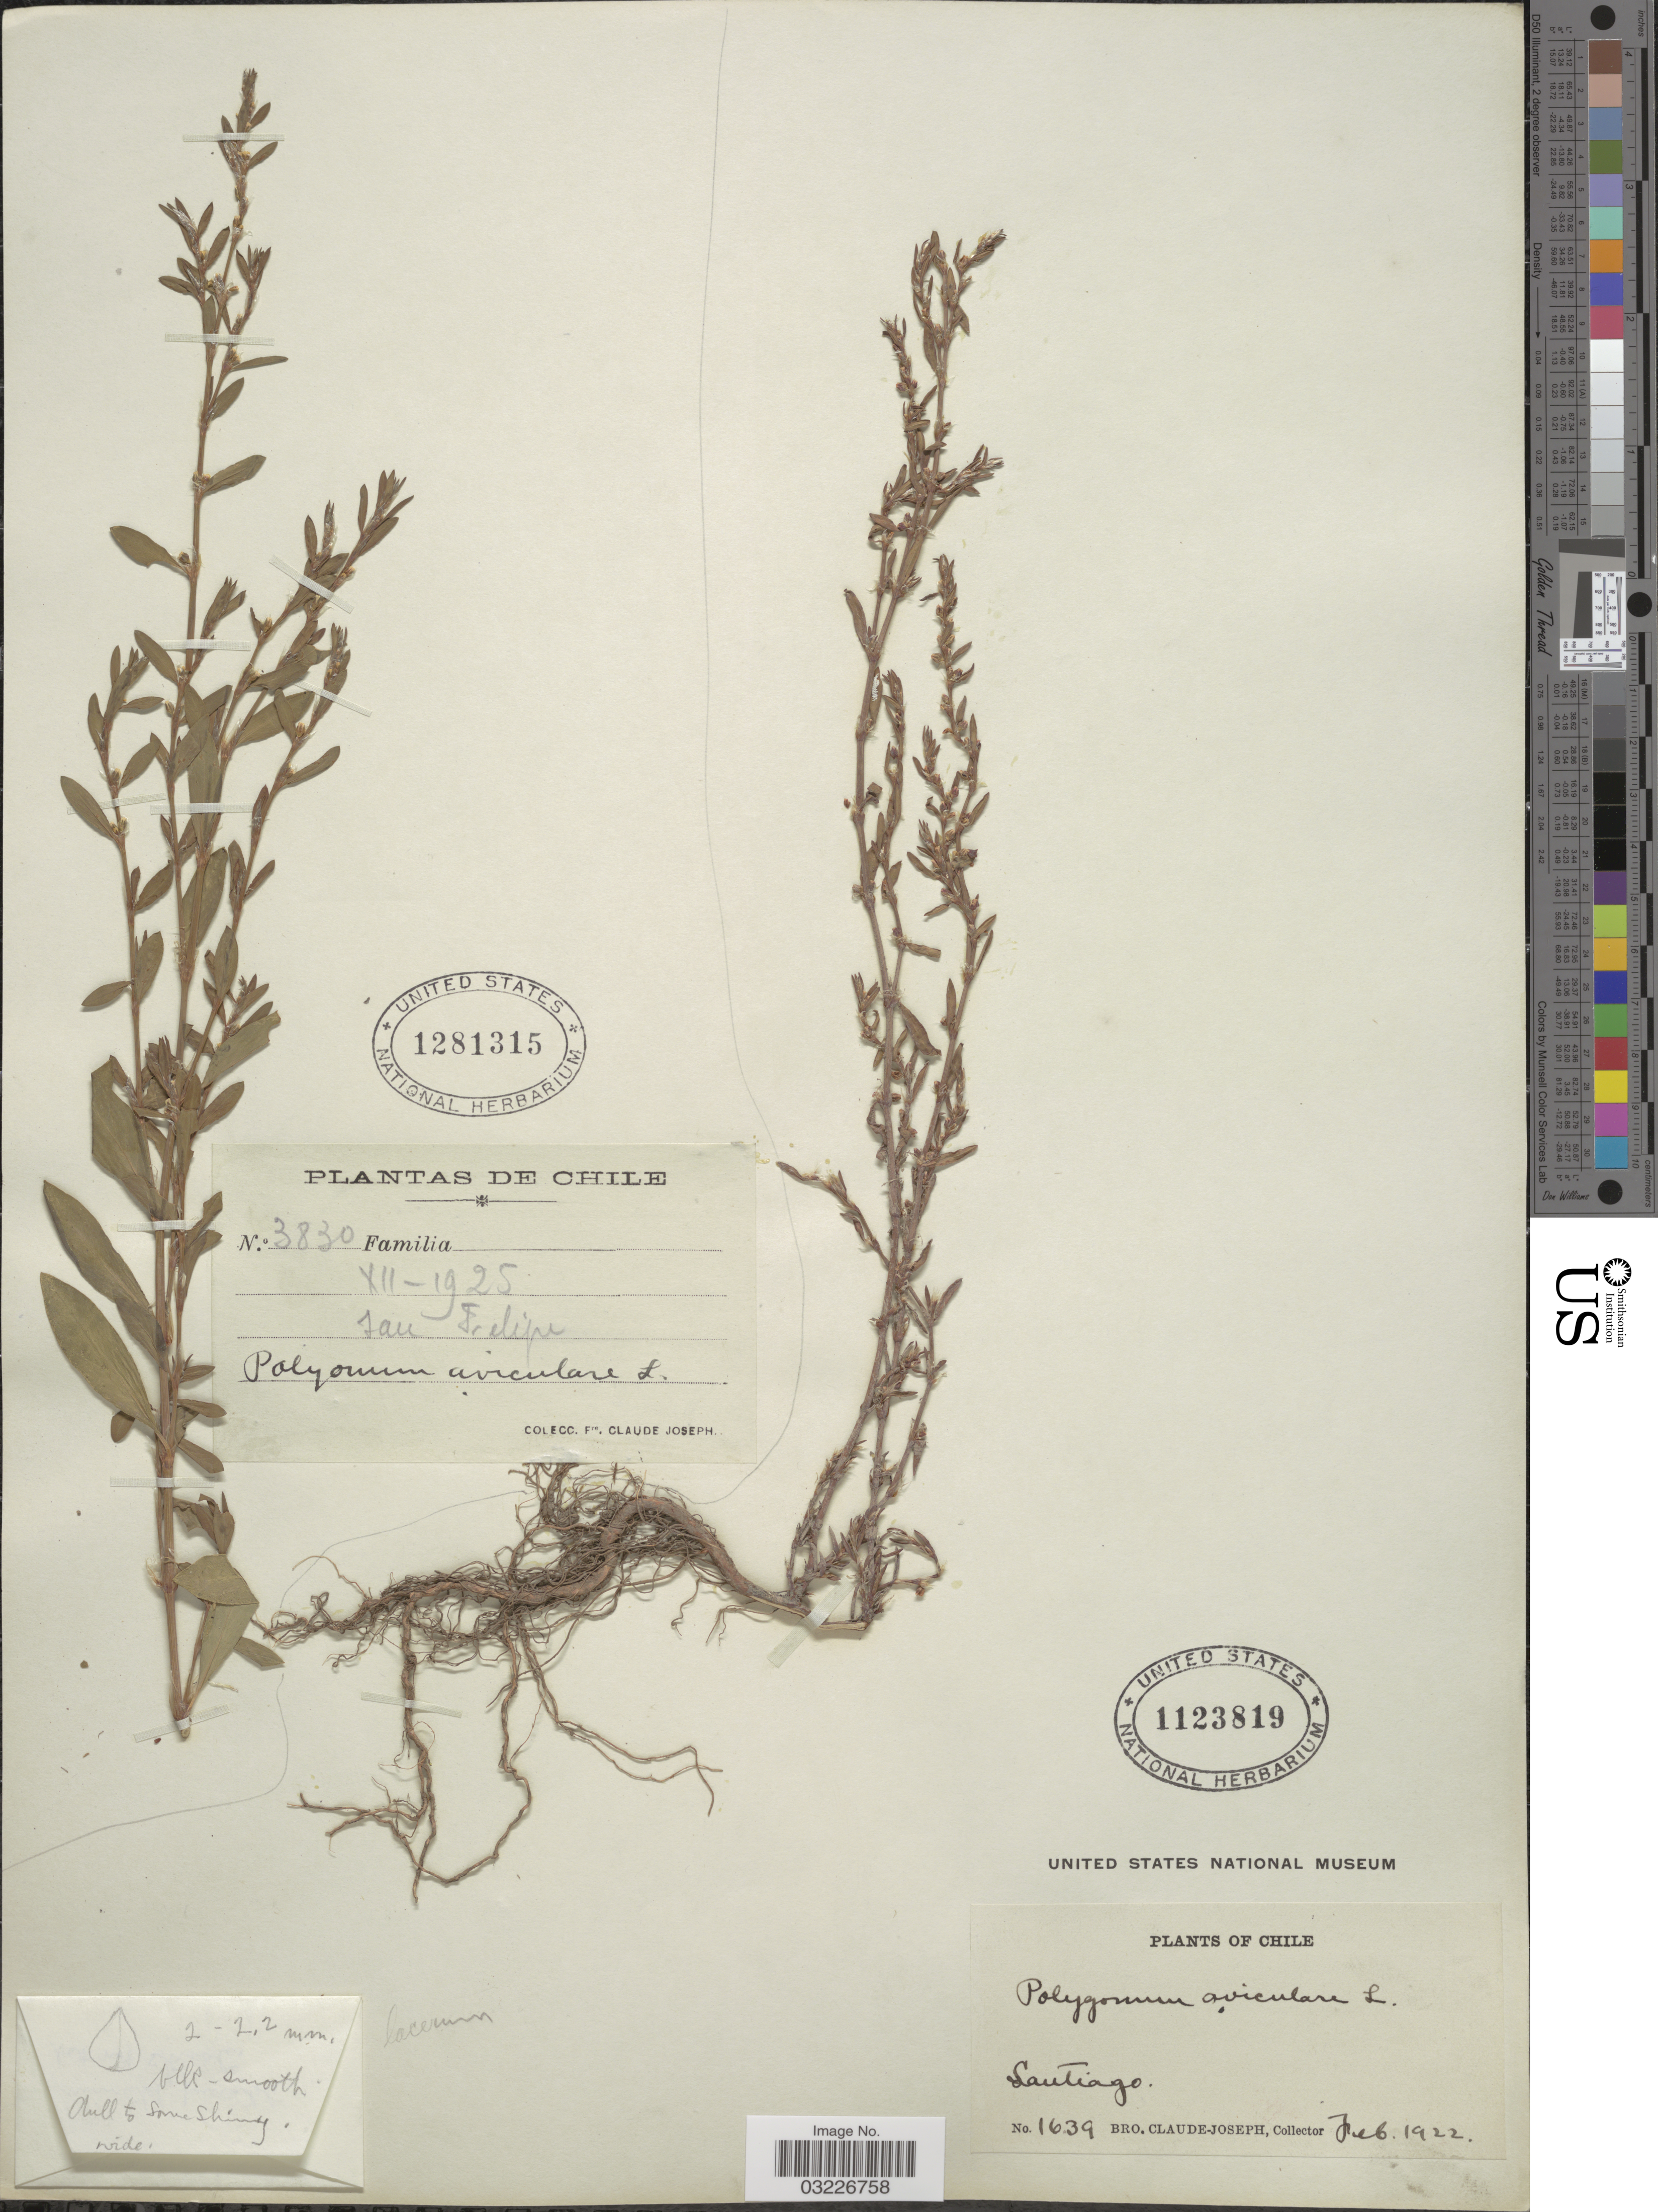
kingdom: Plantae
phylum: Tracheophyta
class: Magnoliopsida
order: Caryophyllales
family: Polygonaceae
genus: Polygonum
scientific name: Polygonum aviculare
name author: L.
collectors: Bro. Claude-Joseph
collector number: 1639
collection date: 1922-02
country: Chile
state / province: Región Metropolitana (RM)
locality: Santiago.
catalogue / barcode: US 1123819